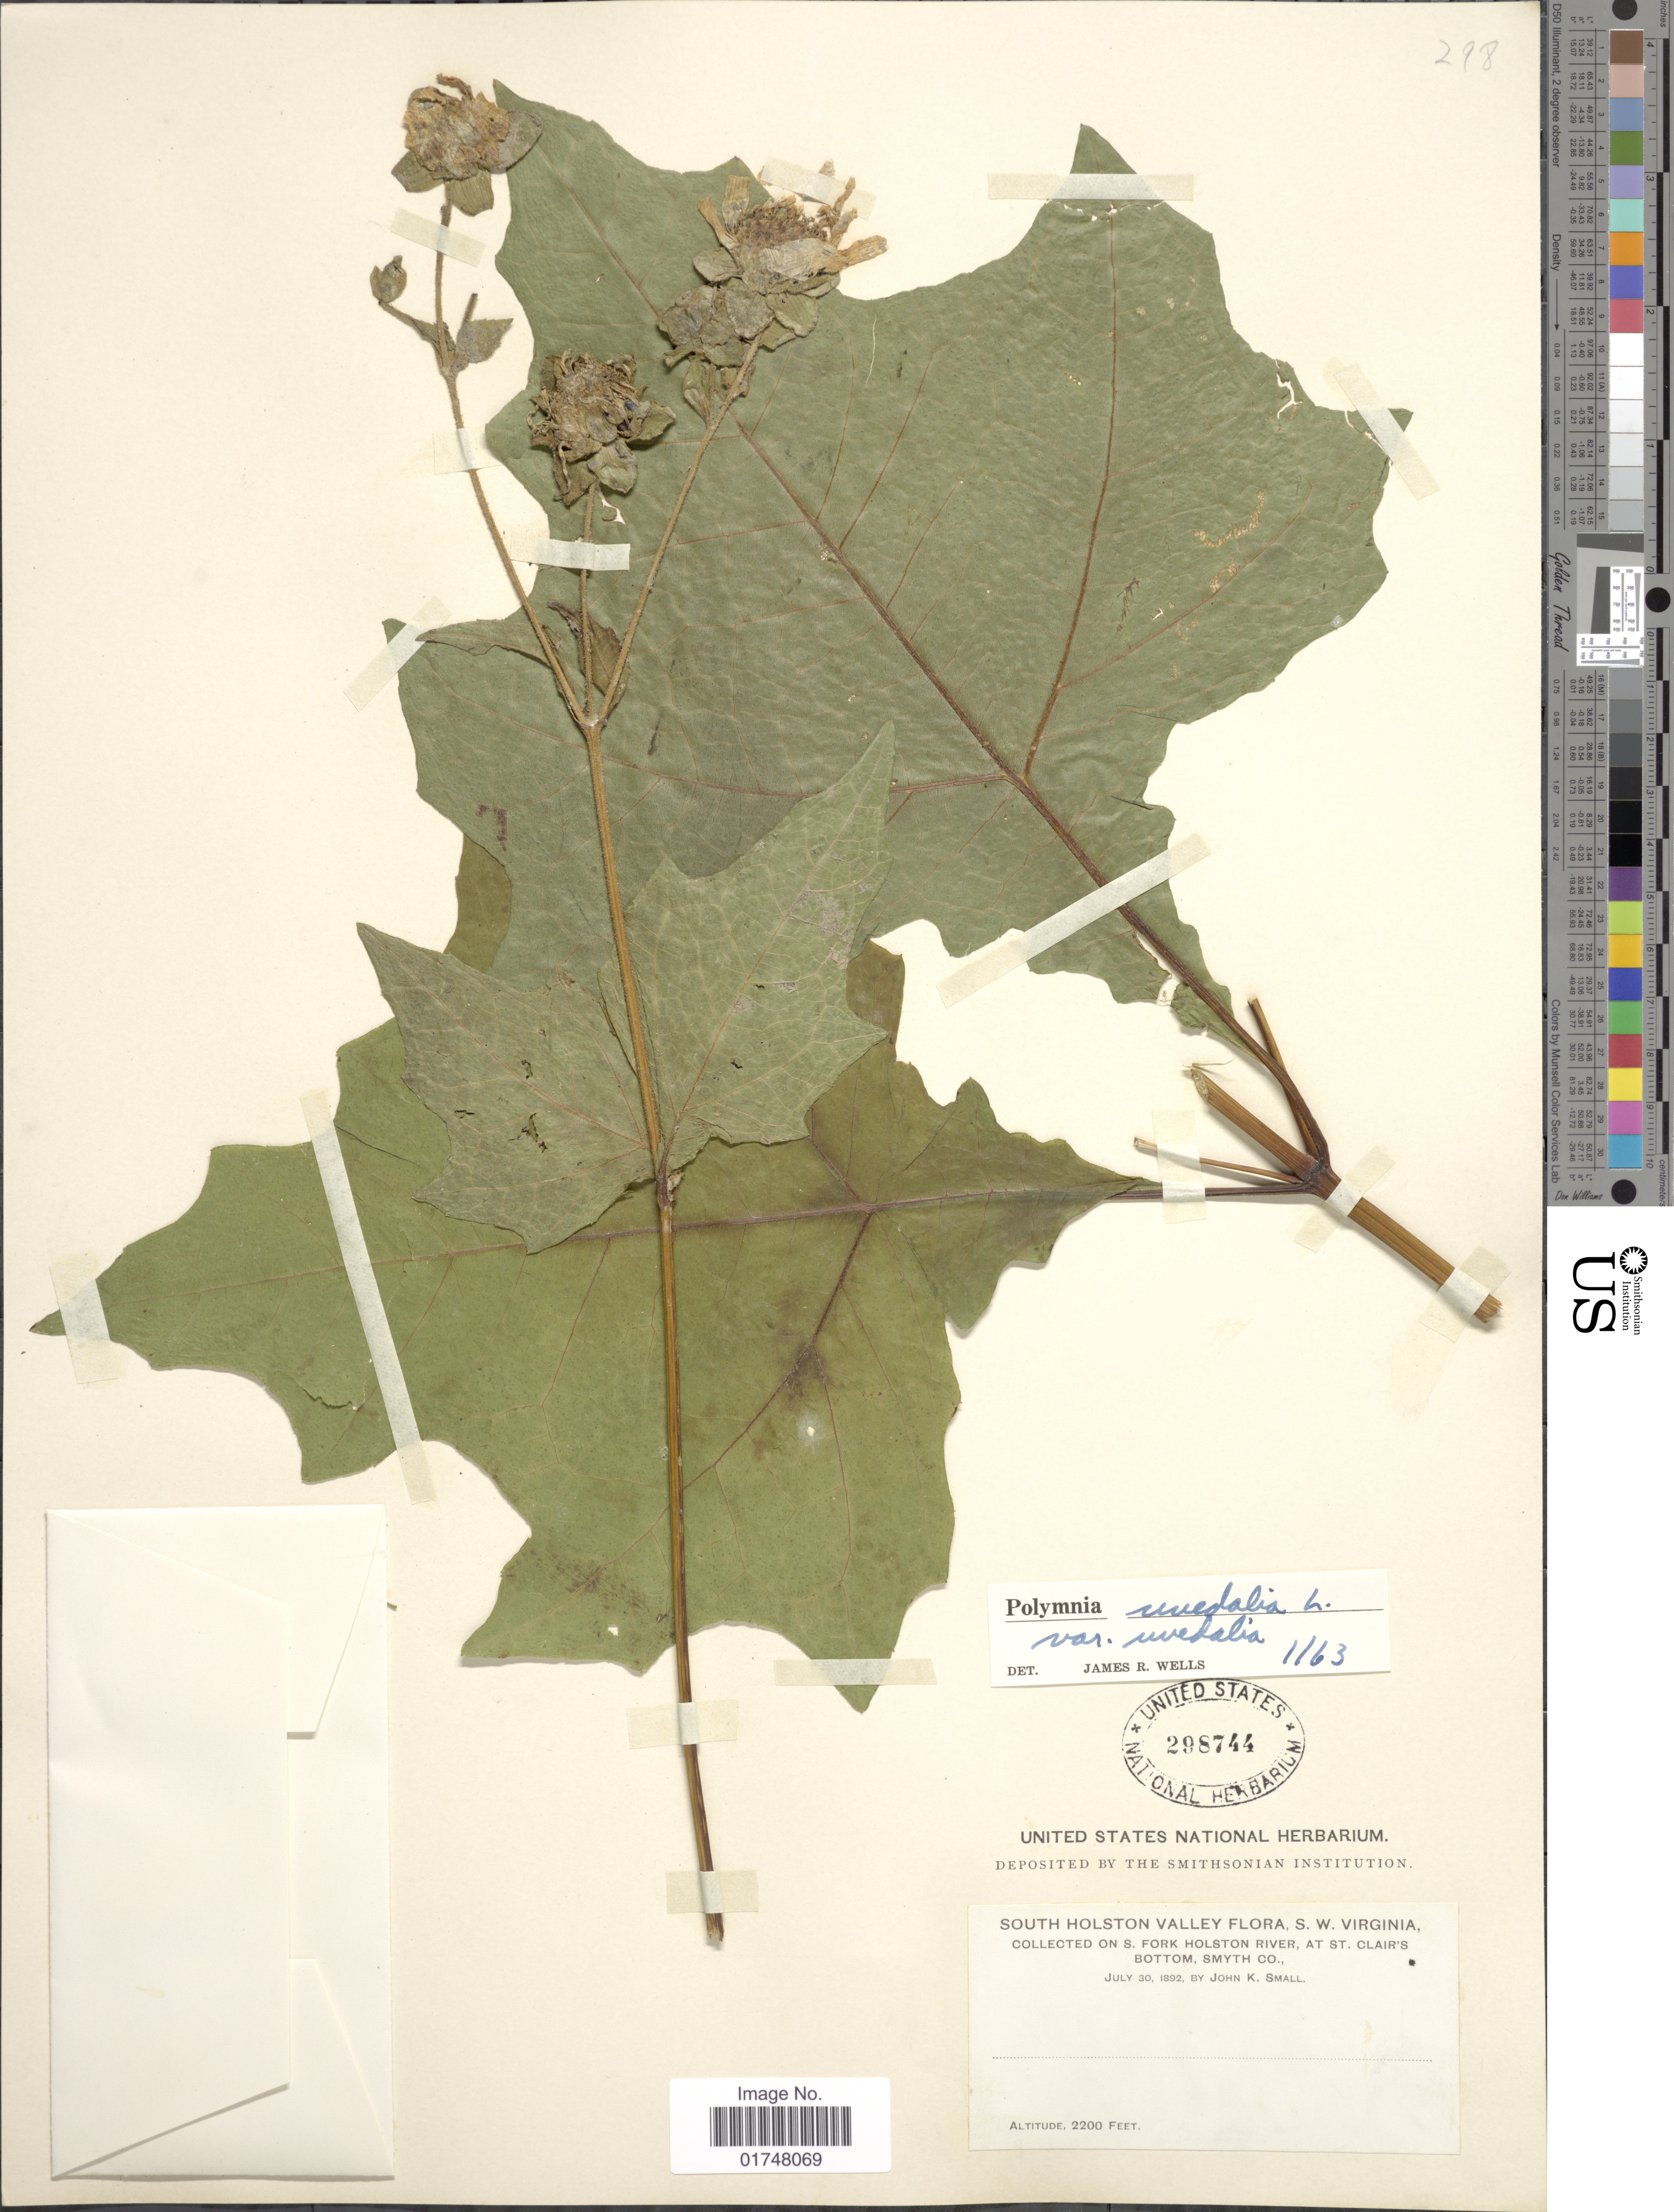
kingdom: Plantae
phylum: Tracheophyta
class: Magnoliopsida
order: Asterales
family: Asteraceae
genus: Smallanthus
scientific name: Smallanthus uvedalia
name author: (L.) Mack. ex Mack.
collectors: J. K. Small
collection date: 1892-07-30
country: United States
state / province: Virginia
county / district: Smyth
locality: South Holston Valley, S.W. Virginia. S. Fork Holston River, At St. Clair's Bottom Smyth Co.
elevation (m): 671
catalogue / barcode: US 298744